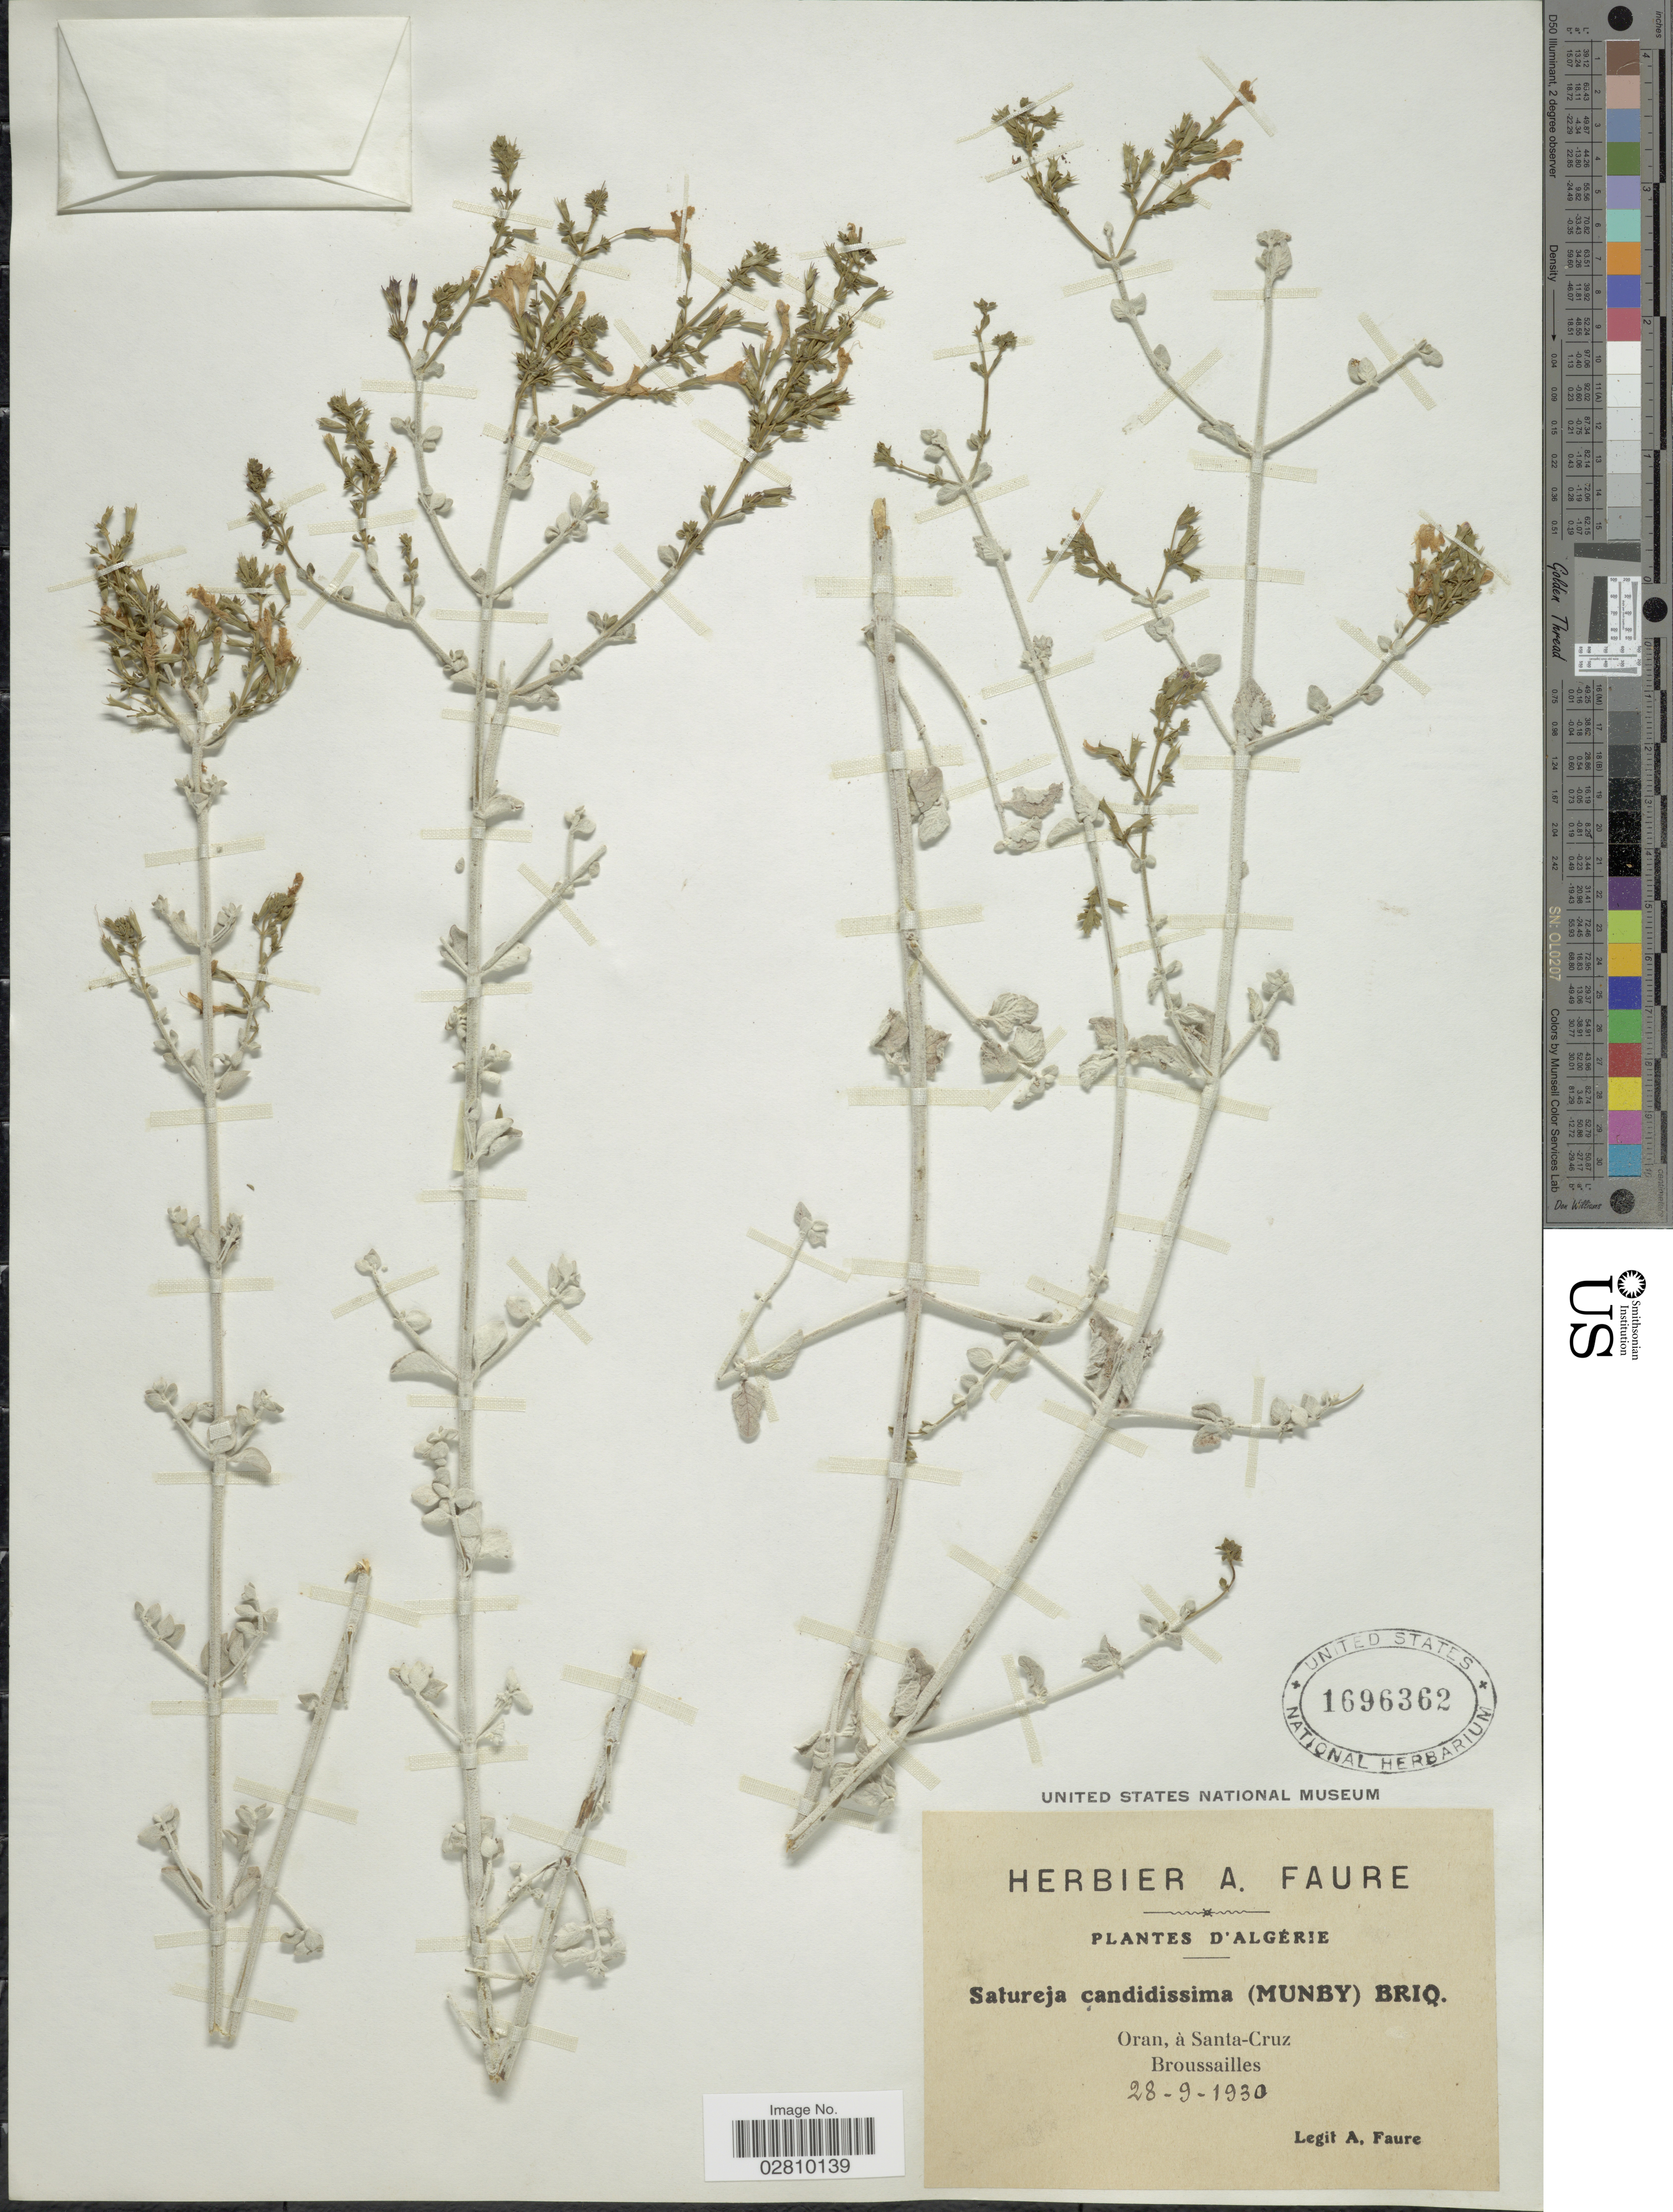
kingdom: Plantae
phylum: Tracheophyta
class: Magnoliopsida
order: Lamiales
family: Lamiaceae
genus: Calamintha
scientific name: Calamintha candidissima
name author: (Munby) Benth.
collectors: A. Faure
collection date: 1930-09-28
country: Algeria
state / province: Oran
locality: D'Algérie. Oran, à Santa-Cruz, Broussailles.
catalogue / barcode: US 1696362